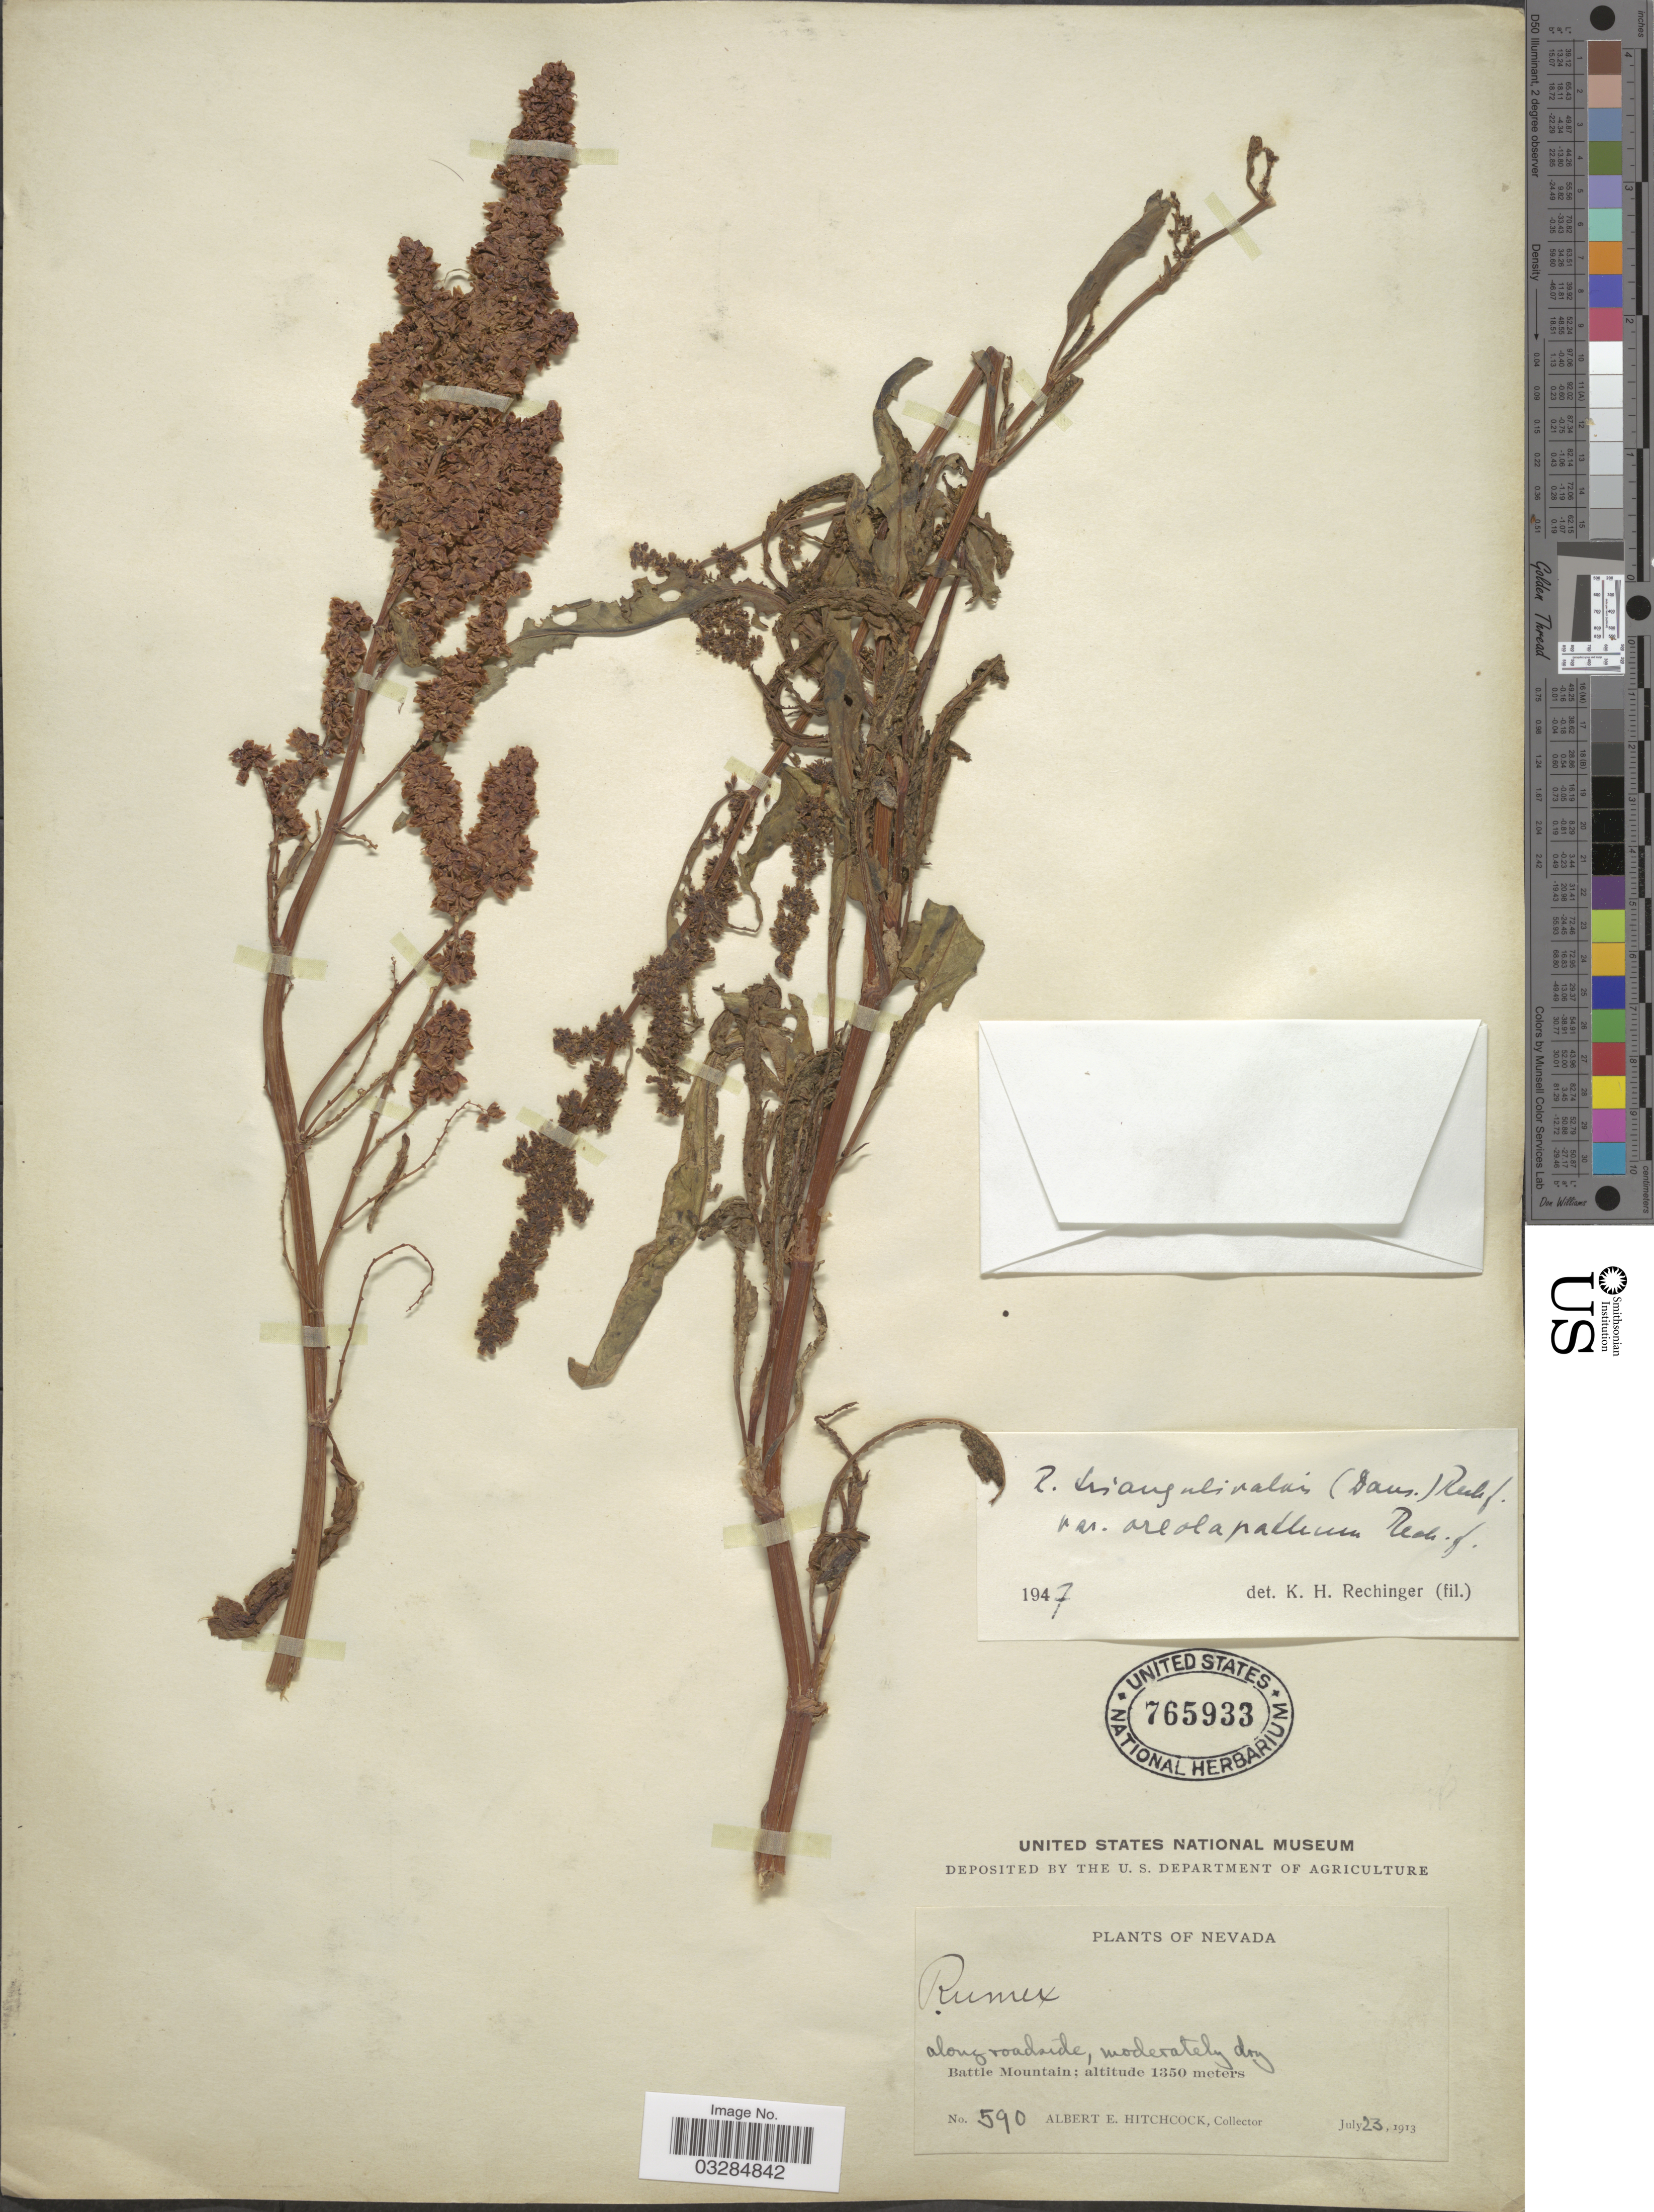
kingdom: Plantae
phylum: Tracheophyta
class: Magnoliopsida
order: Caryophyllales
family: Polygonaceae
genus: Rumex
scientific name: Rumex triangulivalvis var. oreolapathum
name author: Rech. f.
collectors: A. Hitchcock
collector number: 590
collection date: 1913-07-23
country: United States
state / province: Nevada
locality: Battle Mountain.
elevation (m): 1350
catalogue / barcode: US 765933